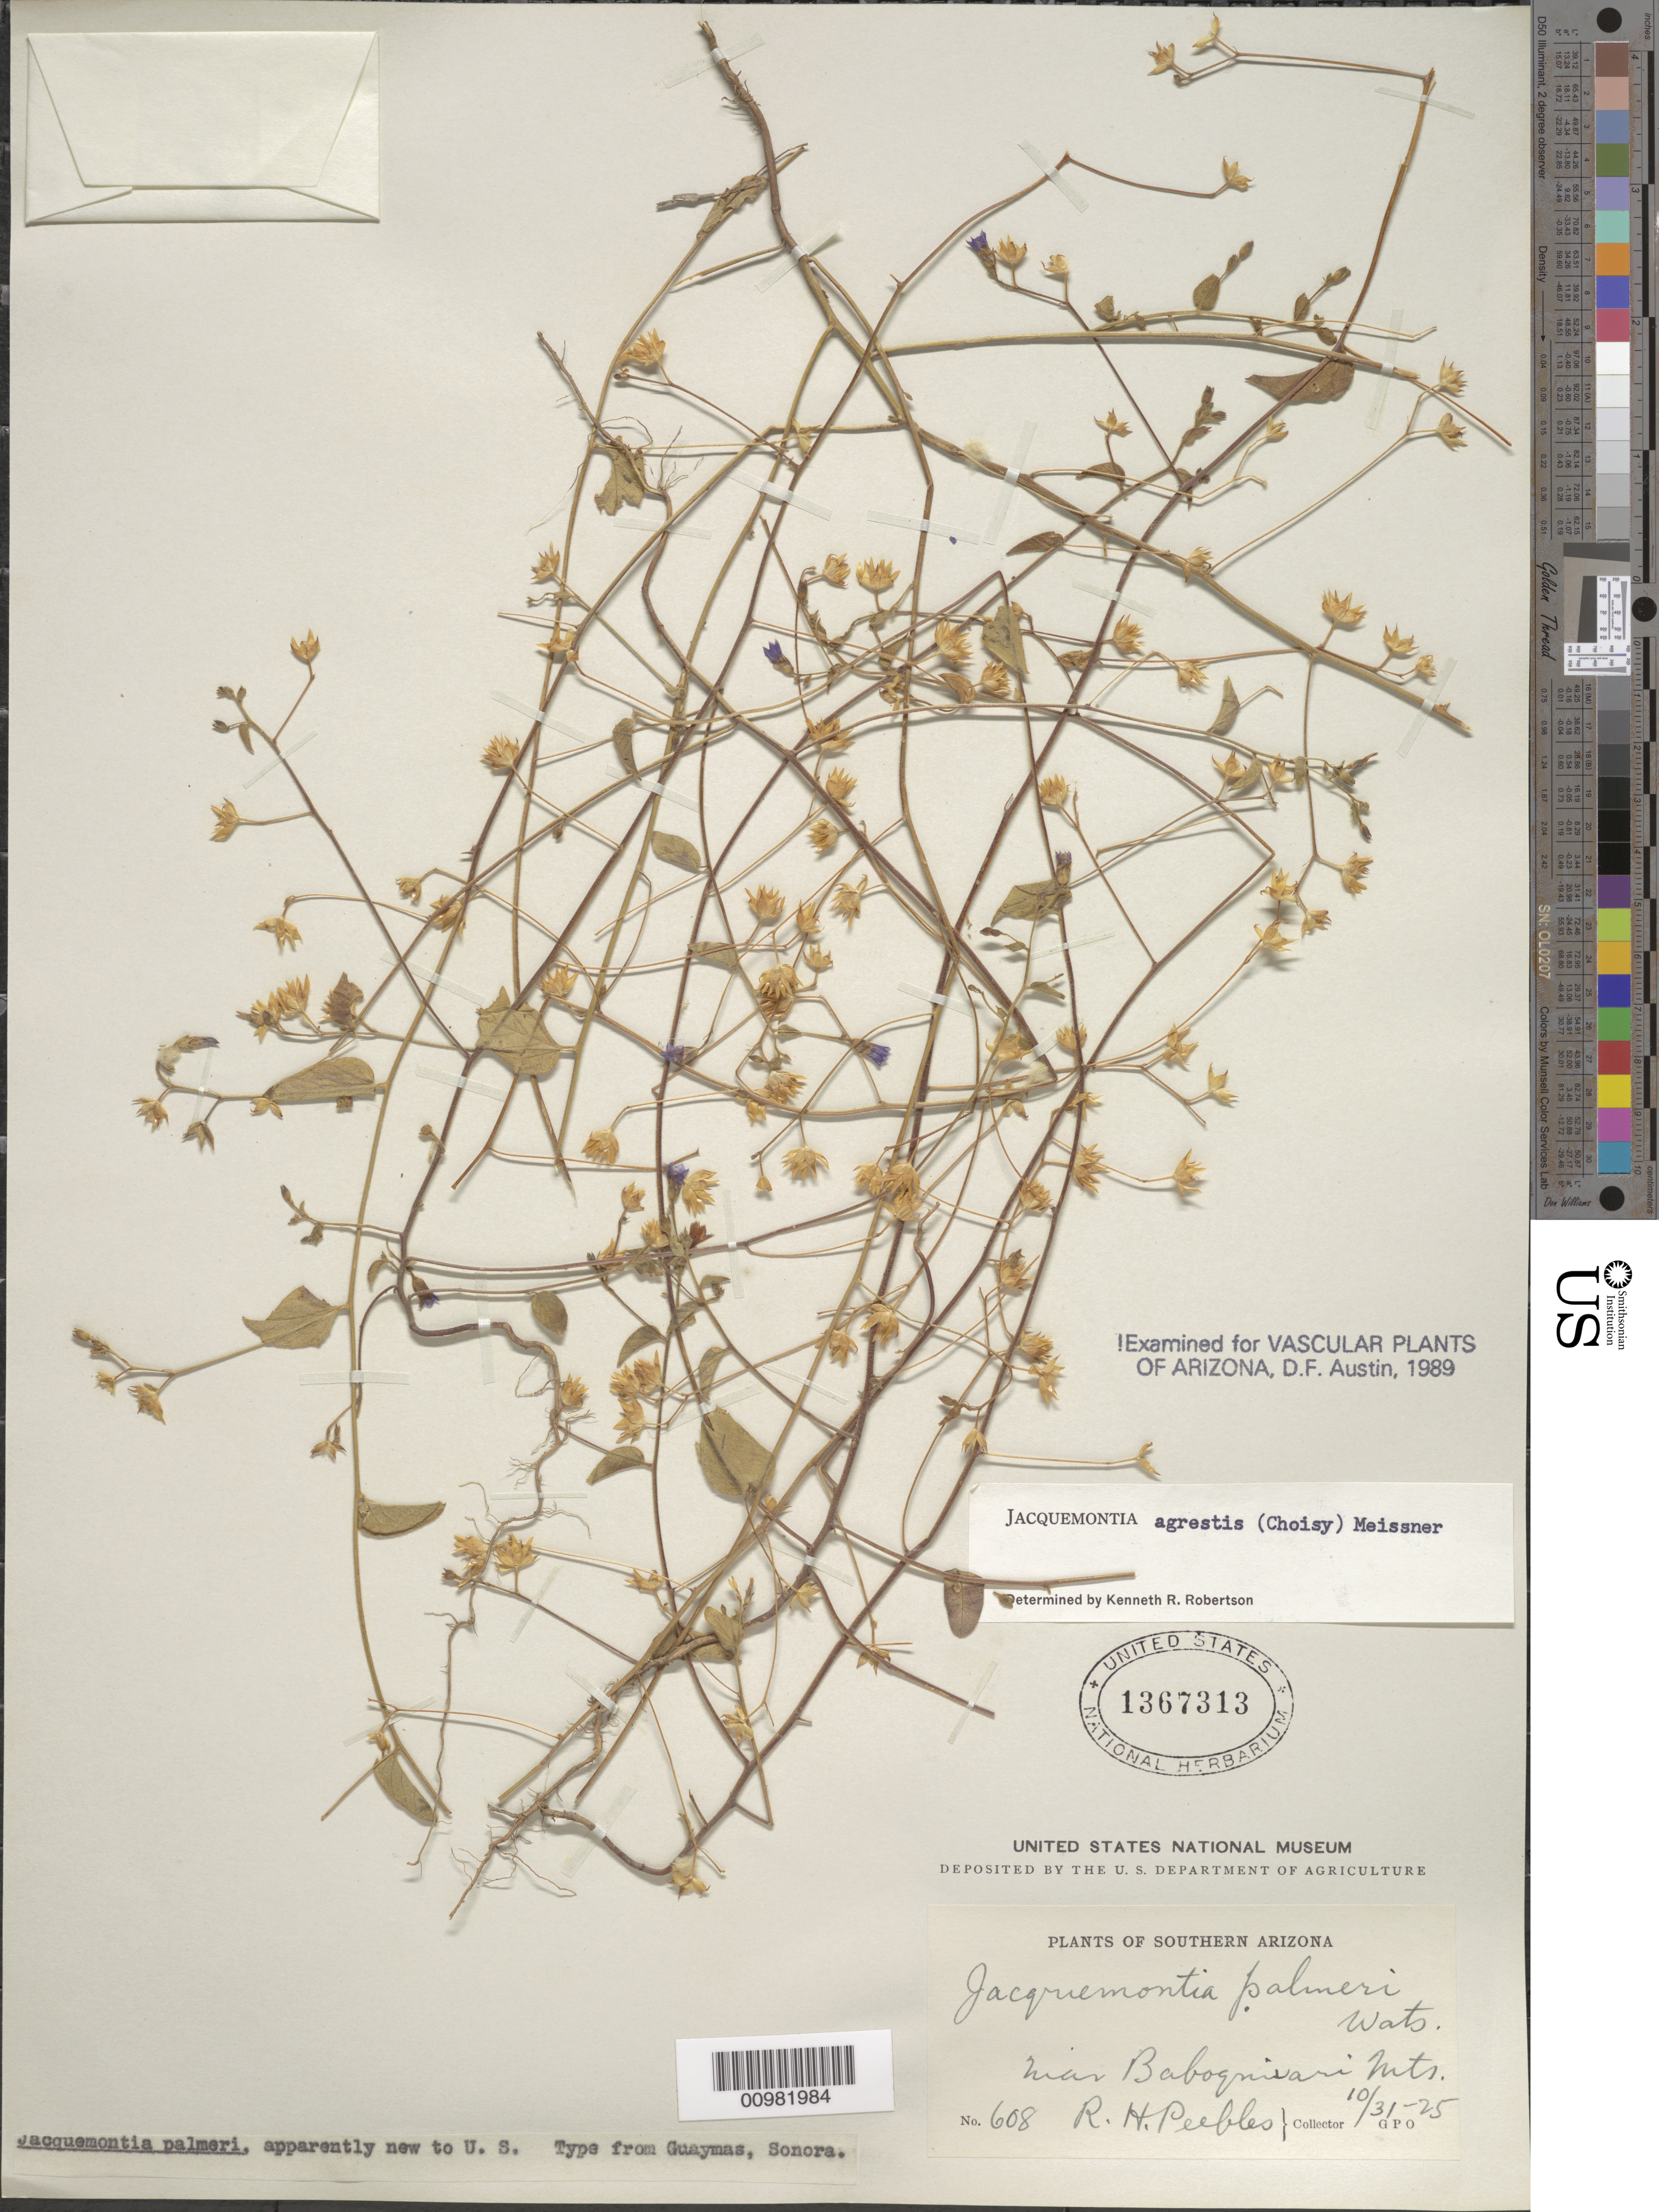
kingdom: Plantae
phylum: Tracheophyta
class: Magnoliopsida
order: Solanales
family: Convolvulaceae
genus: Jacquemontia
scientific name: Jacquemontia aggrestis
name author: (Choisy) Meisn.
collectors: R. H. Peebles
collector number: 608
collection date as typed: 31 Oct 1925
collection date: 1925-10-31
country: United States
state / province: Arizona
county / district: Pima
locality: near Baboquivari Mts.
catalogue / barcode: US 1367313